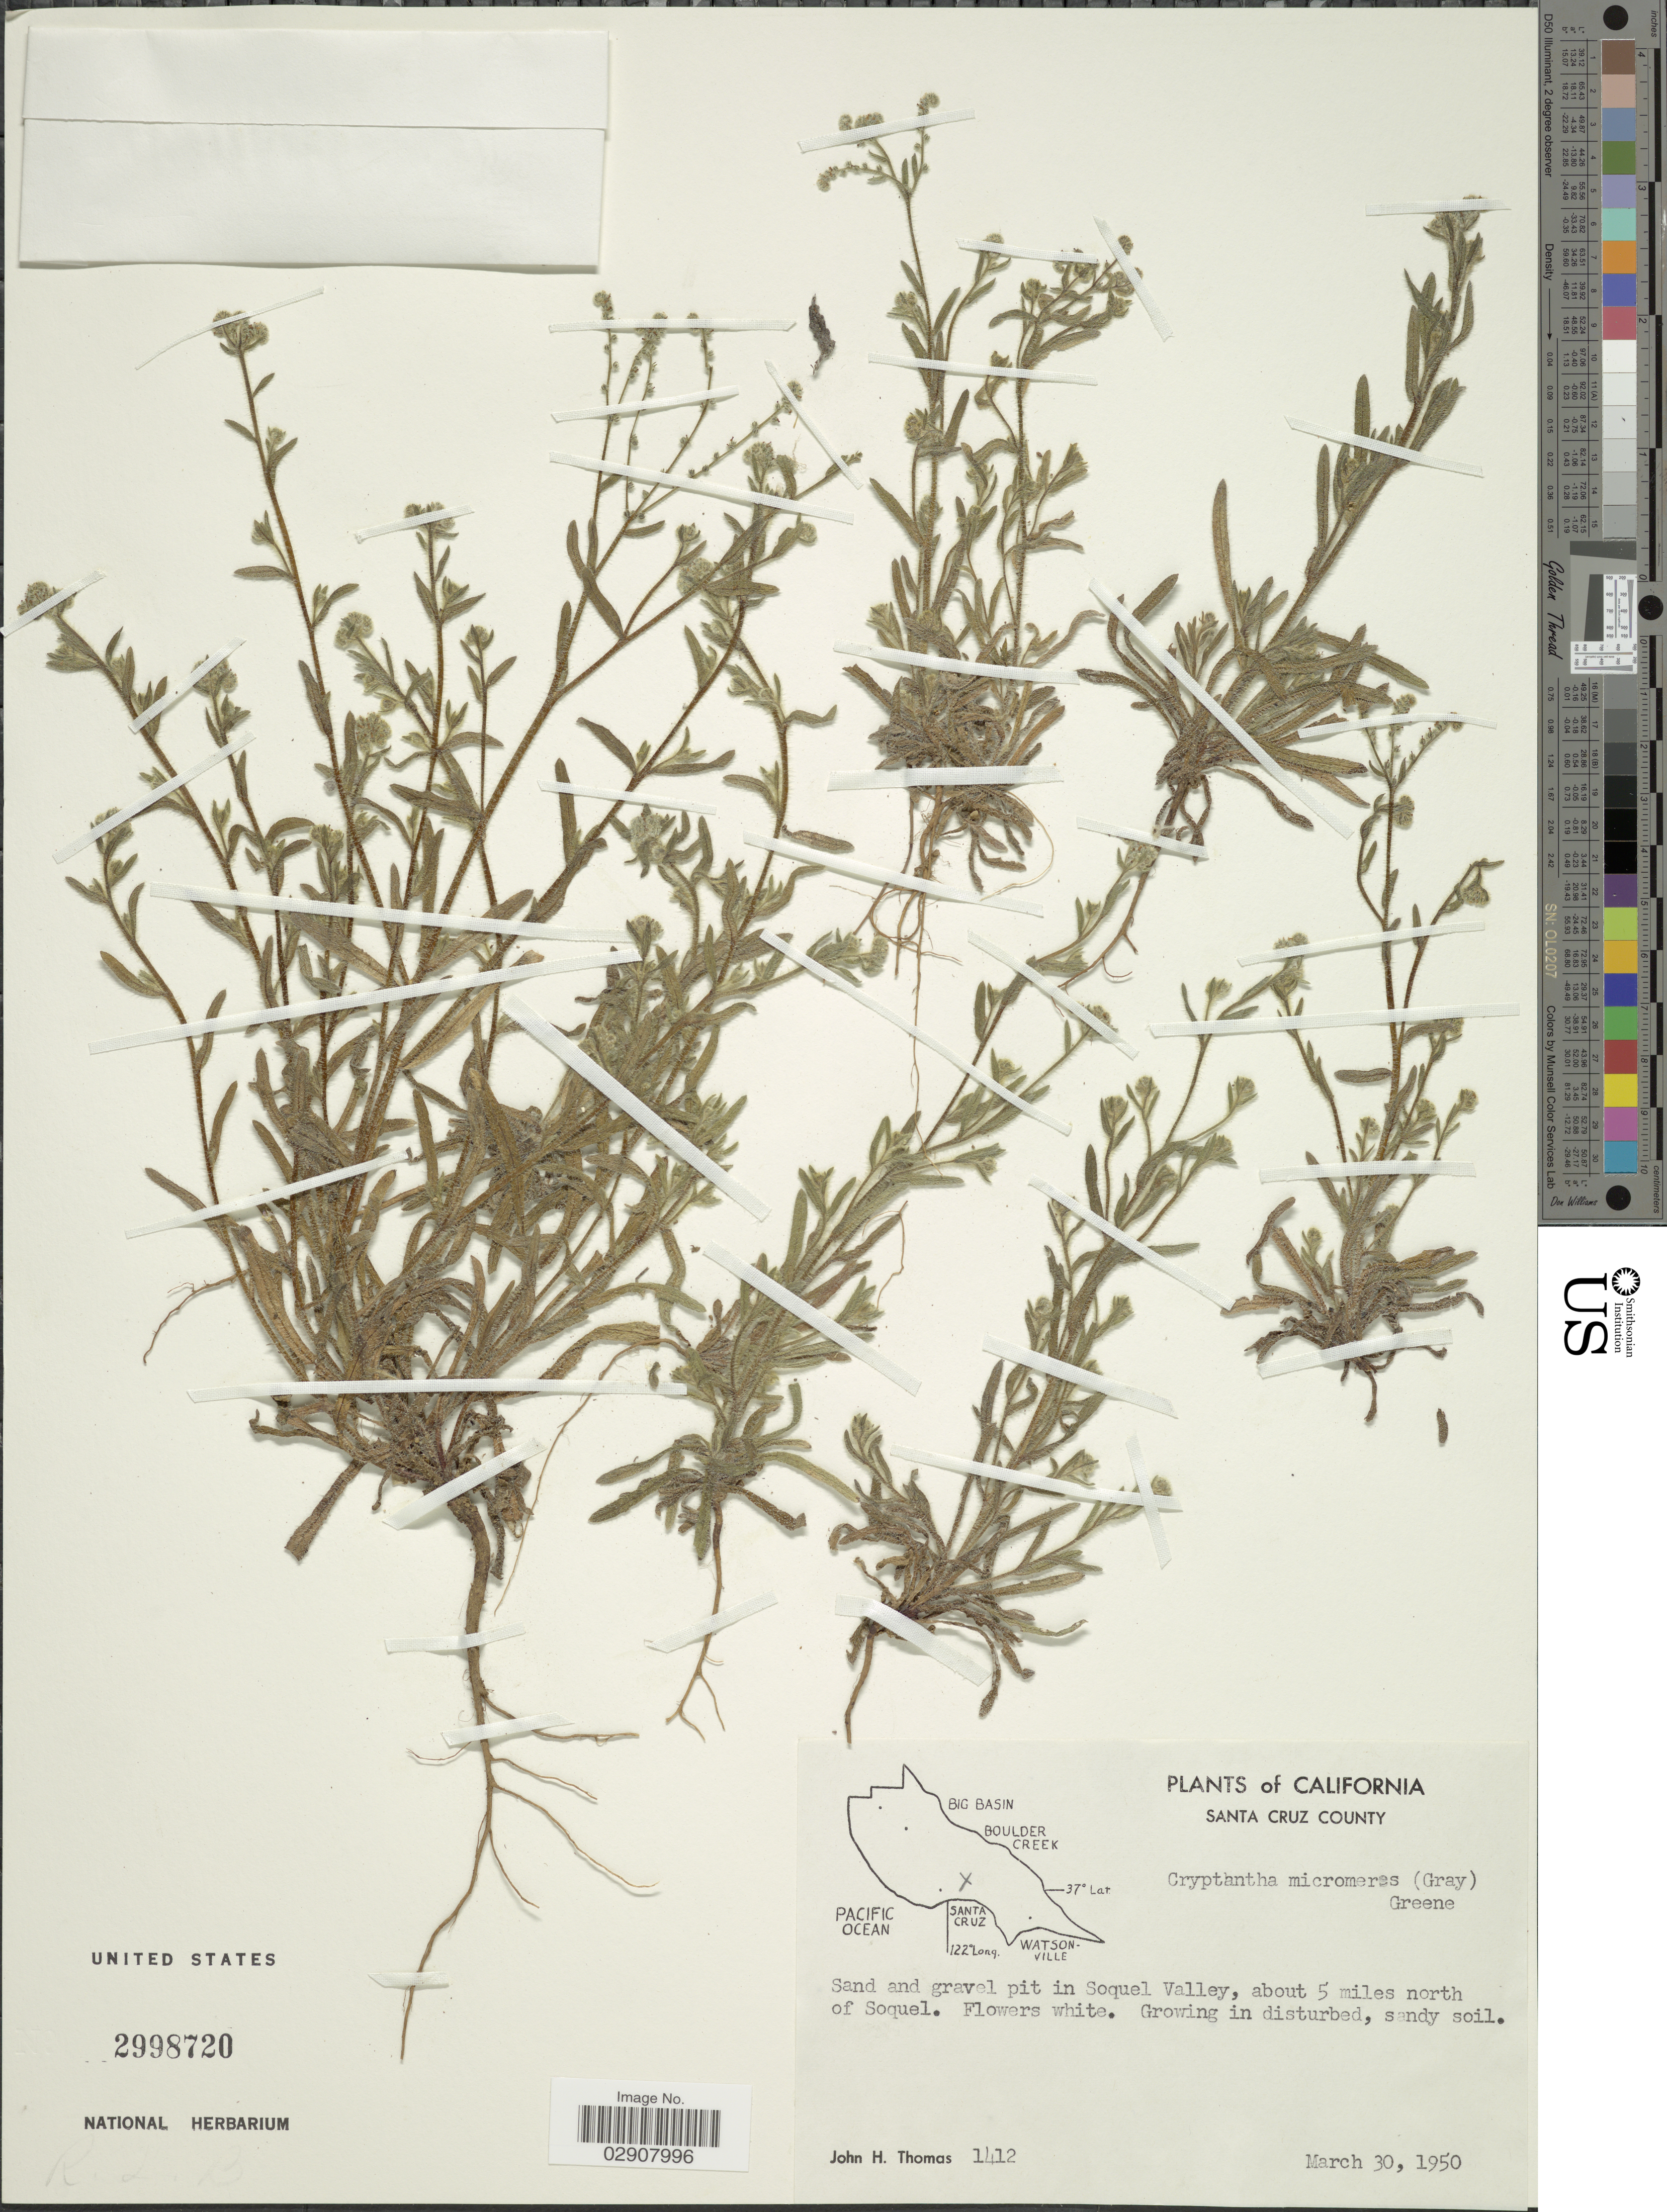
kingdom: Plantae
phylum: Tracheophyta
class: Magnoliopsida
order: Boraginales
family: Boraginaceae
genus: Cryptantha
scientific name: Cryptantha micromeres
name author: (A. Gray) S.W. Greene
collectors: J. H. Thomas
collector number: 1412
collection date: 1950-03-30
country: United States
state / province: California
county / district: Santa Cruz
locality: Santa Cruz County, Sand and gravel pit in Soquel Valley, about 5 miles north of Soquel.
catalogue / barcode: US 2998720